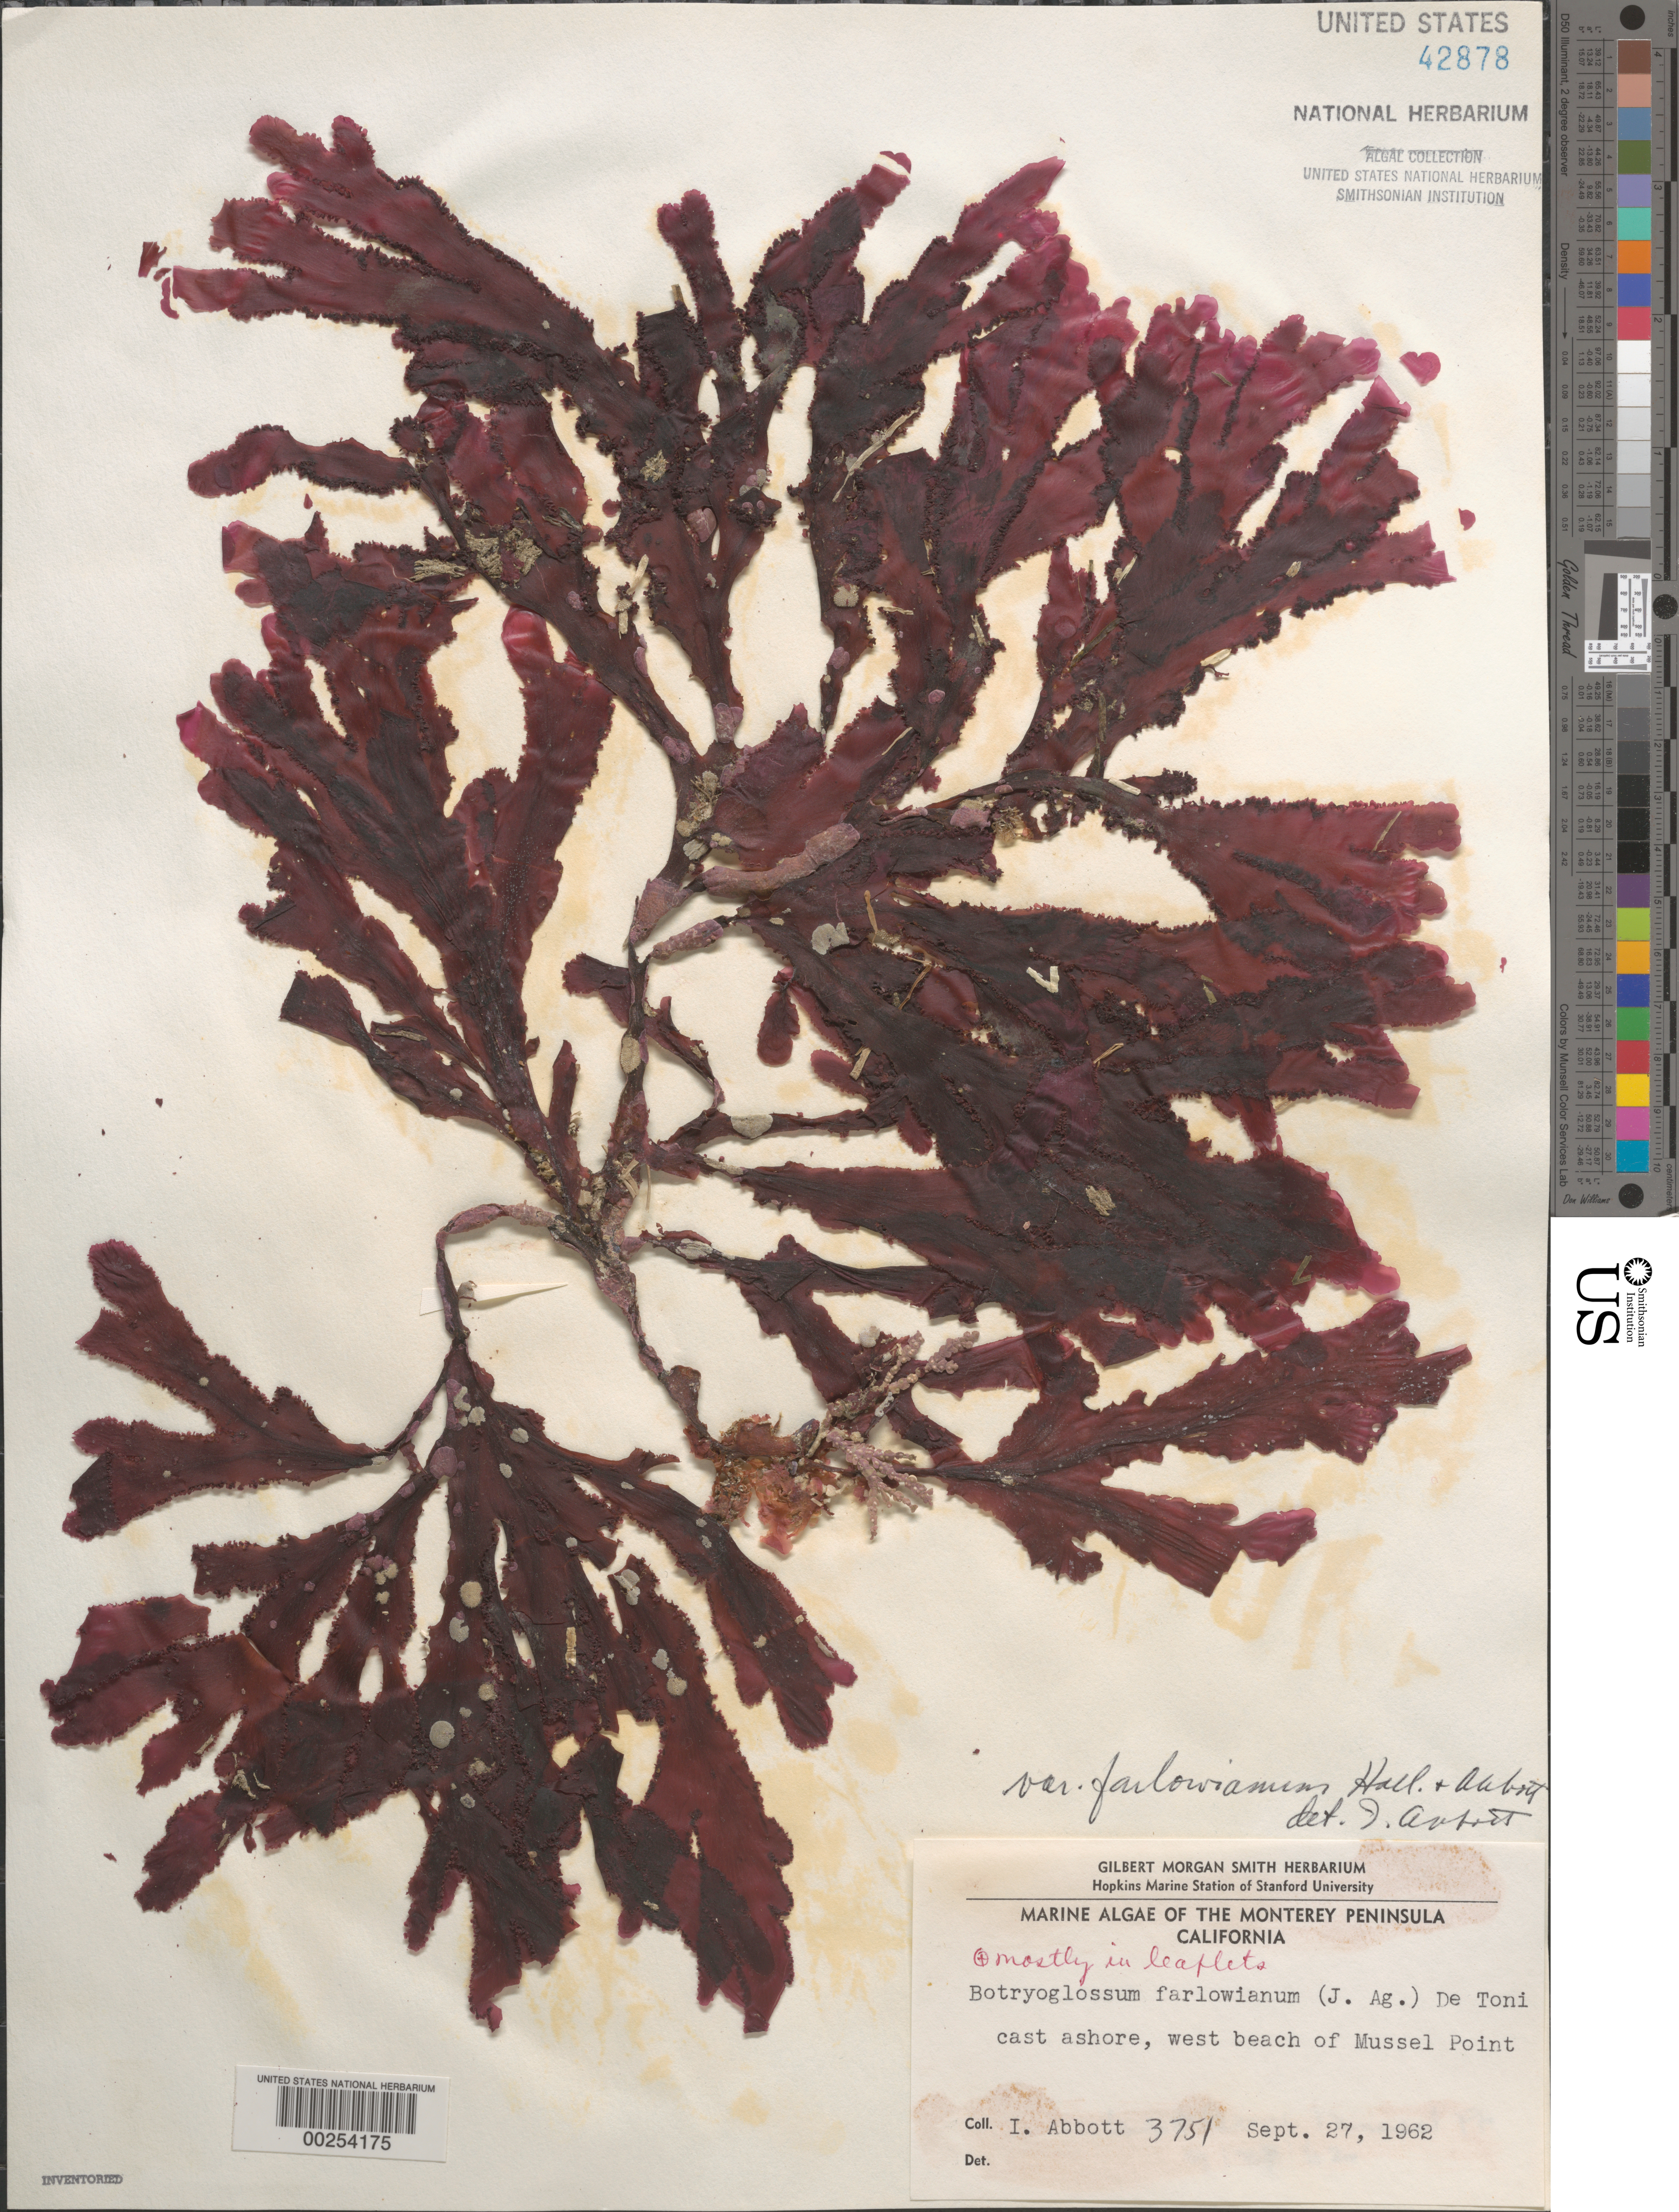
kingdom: Plantae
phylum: Rhodophyta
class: Florideophyceae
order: Ceramiales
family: Delesseriaceae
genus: Botryoglossum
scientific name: Botryoglossum farlowianum var. farlowianum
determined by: Abbott, Isabella A.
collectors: I. A. Abbott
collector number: IAA 3751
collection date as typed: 27 Sep 1962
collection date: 1962-09-27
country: United States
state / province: California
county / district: Monterey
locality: West beach of Mussel Point, Monterey Peninsula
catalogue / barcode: US 42878